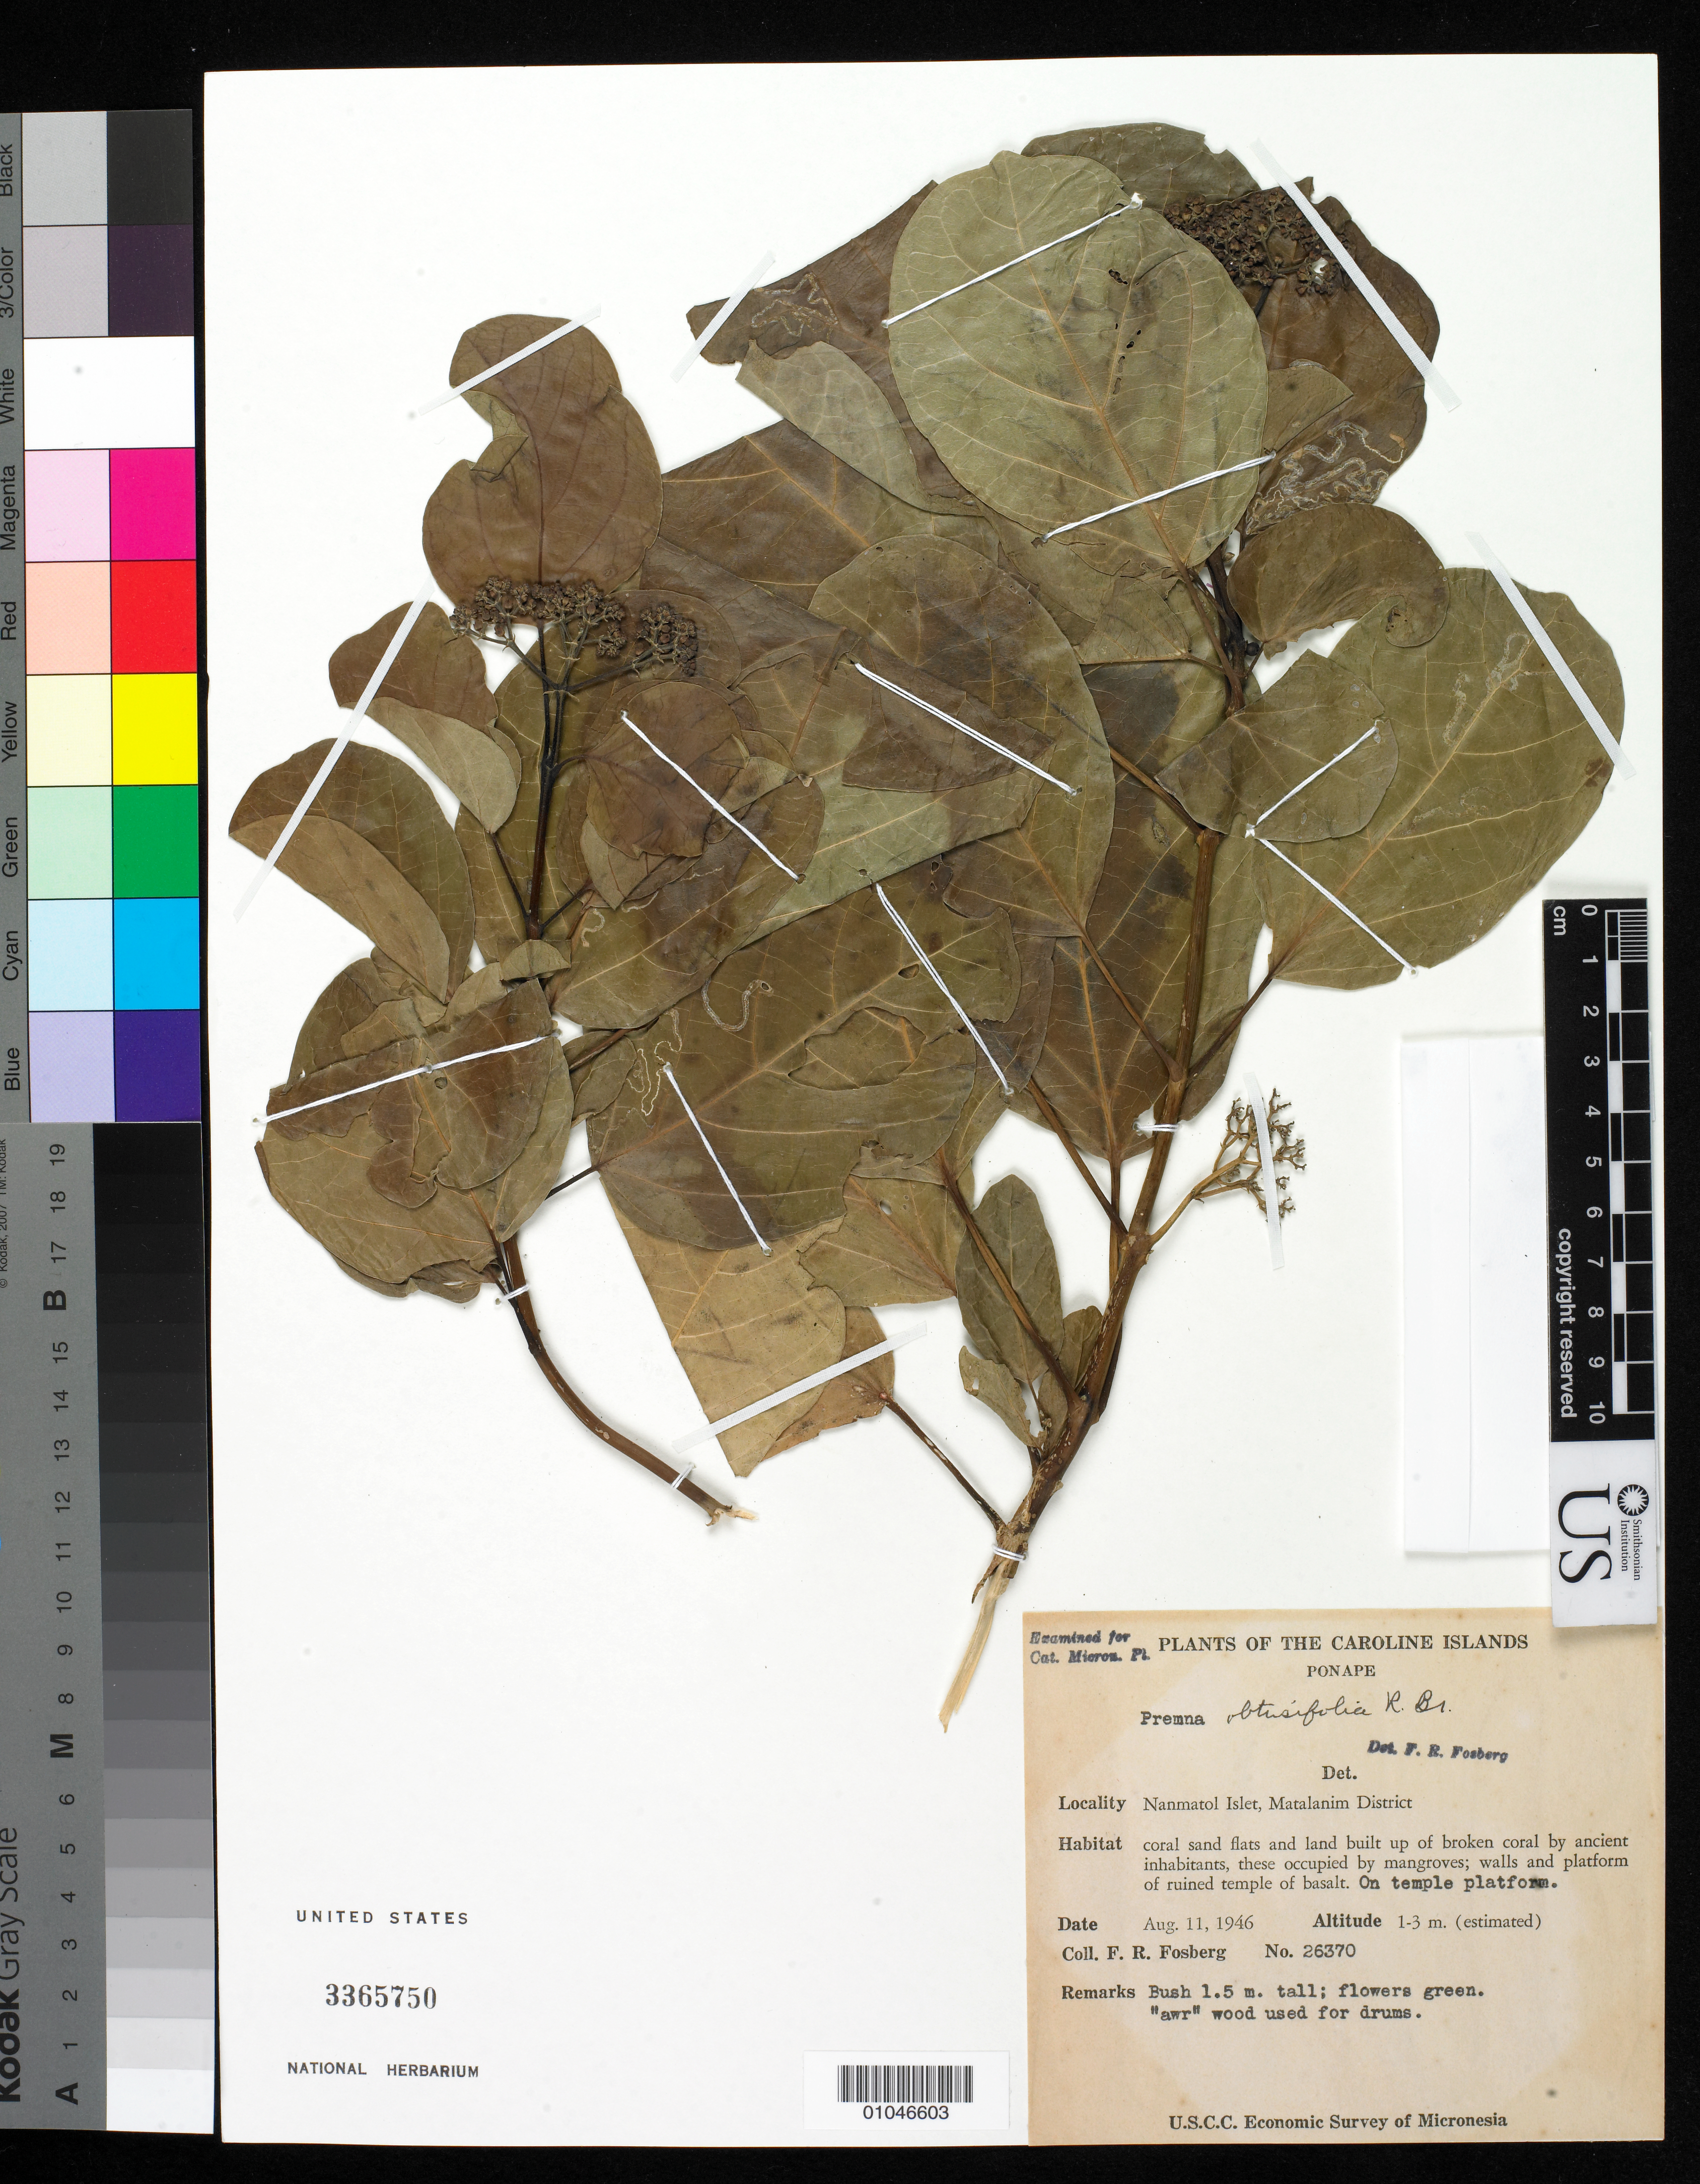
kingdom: Plantae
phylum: Tracheophyta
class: Magnoliopsida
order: Lamiales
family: Lamiaceae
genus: Premna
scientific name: Premna obtusifolia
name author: R. Br.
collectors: F. R. Fosberg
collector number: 26370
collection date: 1946-08-11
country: Micronesia, Federated States of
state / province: Pohnpei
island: Nanmatol Atoll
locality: On temple platform, Matalanim District, Nanmatol Islet, Ponape, Caroline Islands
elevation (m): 1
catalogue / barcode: US 3365750